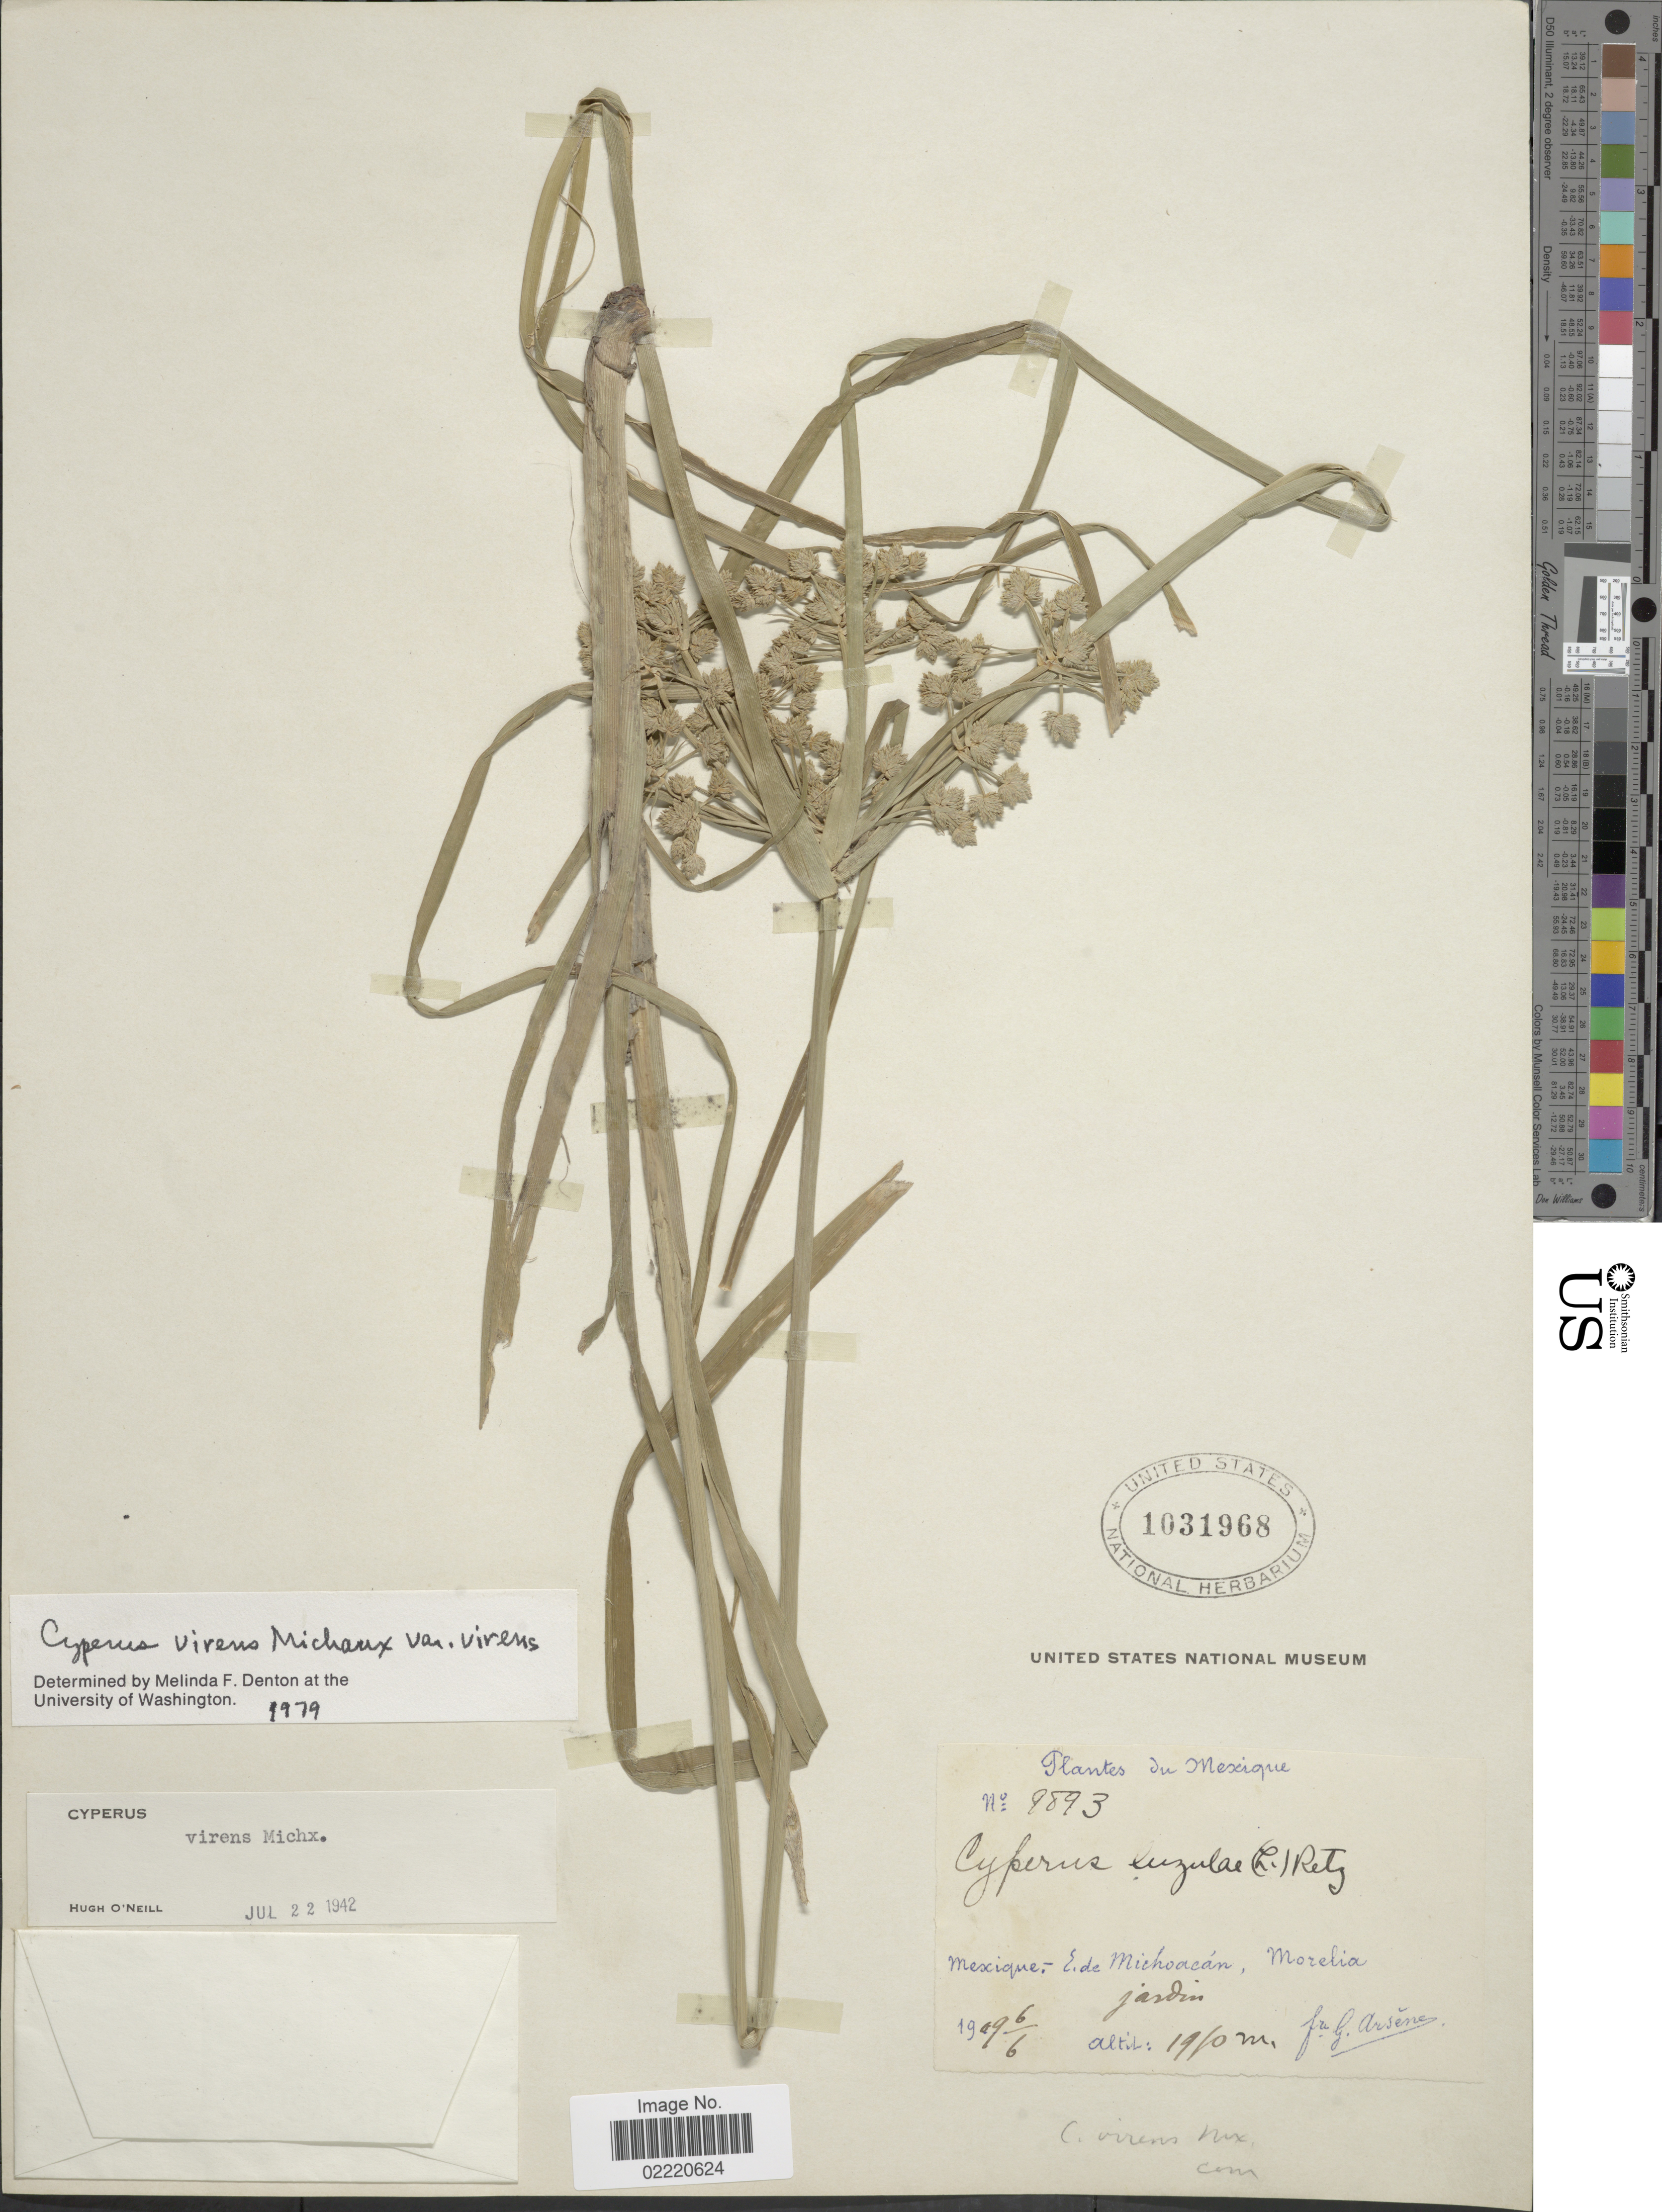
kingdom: Plantae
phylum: Tracheophyta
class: Liliopsida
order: Poales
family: Cyperaceae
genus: Cyperus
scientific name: Cyperus virens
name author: Michx.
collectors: Bro. G. Arsène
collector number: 9893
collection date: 1909-06-06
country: Mexico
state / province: Michoacán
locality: E. de Michoacan, Morelia, jardin.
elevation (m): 1910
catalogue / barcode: US 1031968